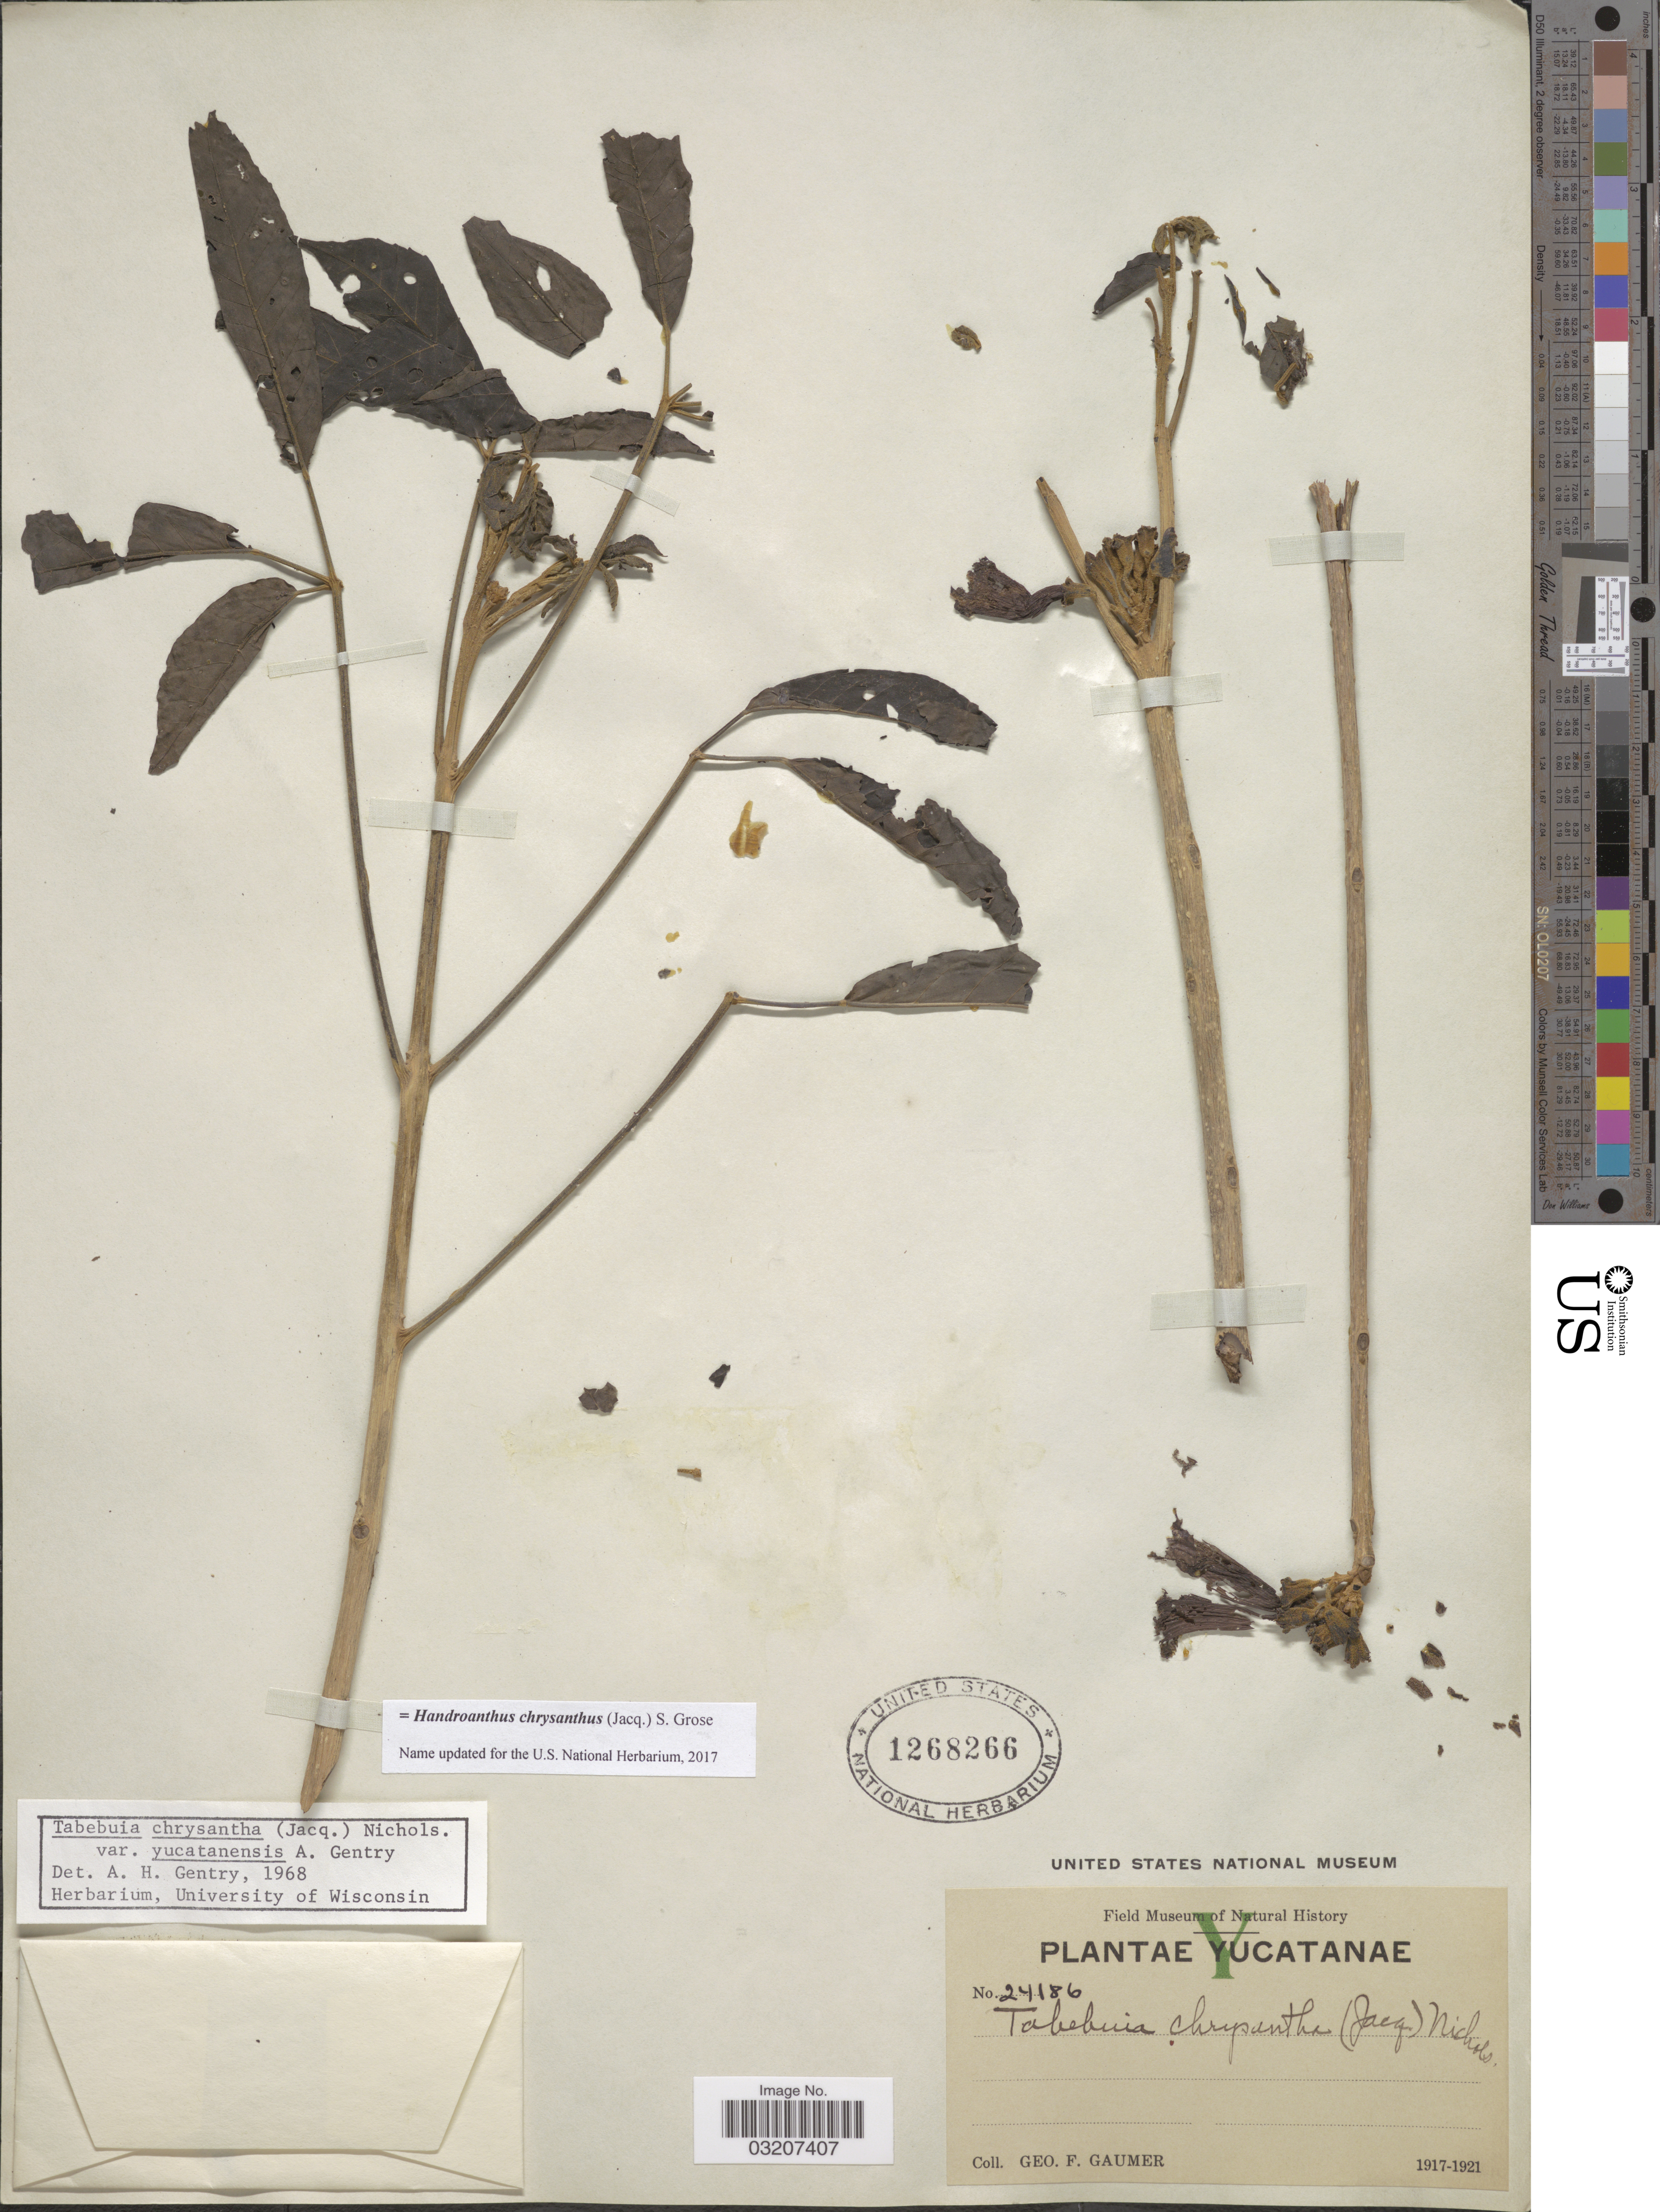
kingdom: Plantae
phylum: Tracheophyta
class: Magnoliopsida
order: Lamiales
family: Bignoniaceae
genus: Handroanthus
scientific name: Handroanthus chrysanthus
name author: (Jacq.) S.O. Grose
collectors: G. F. Gaumer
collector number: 24186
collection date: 1917/1921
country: Mexico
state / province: Yucatán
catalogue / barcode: US 1268266